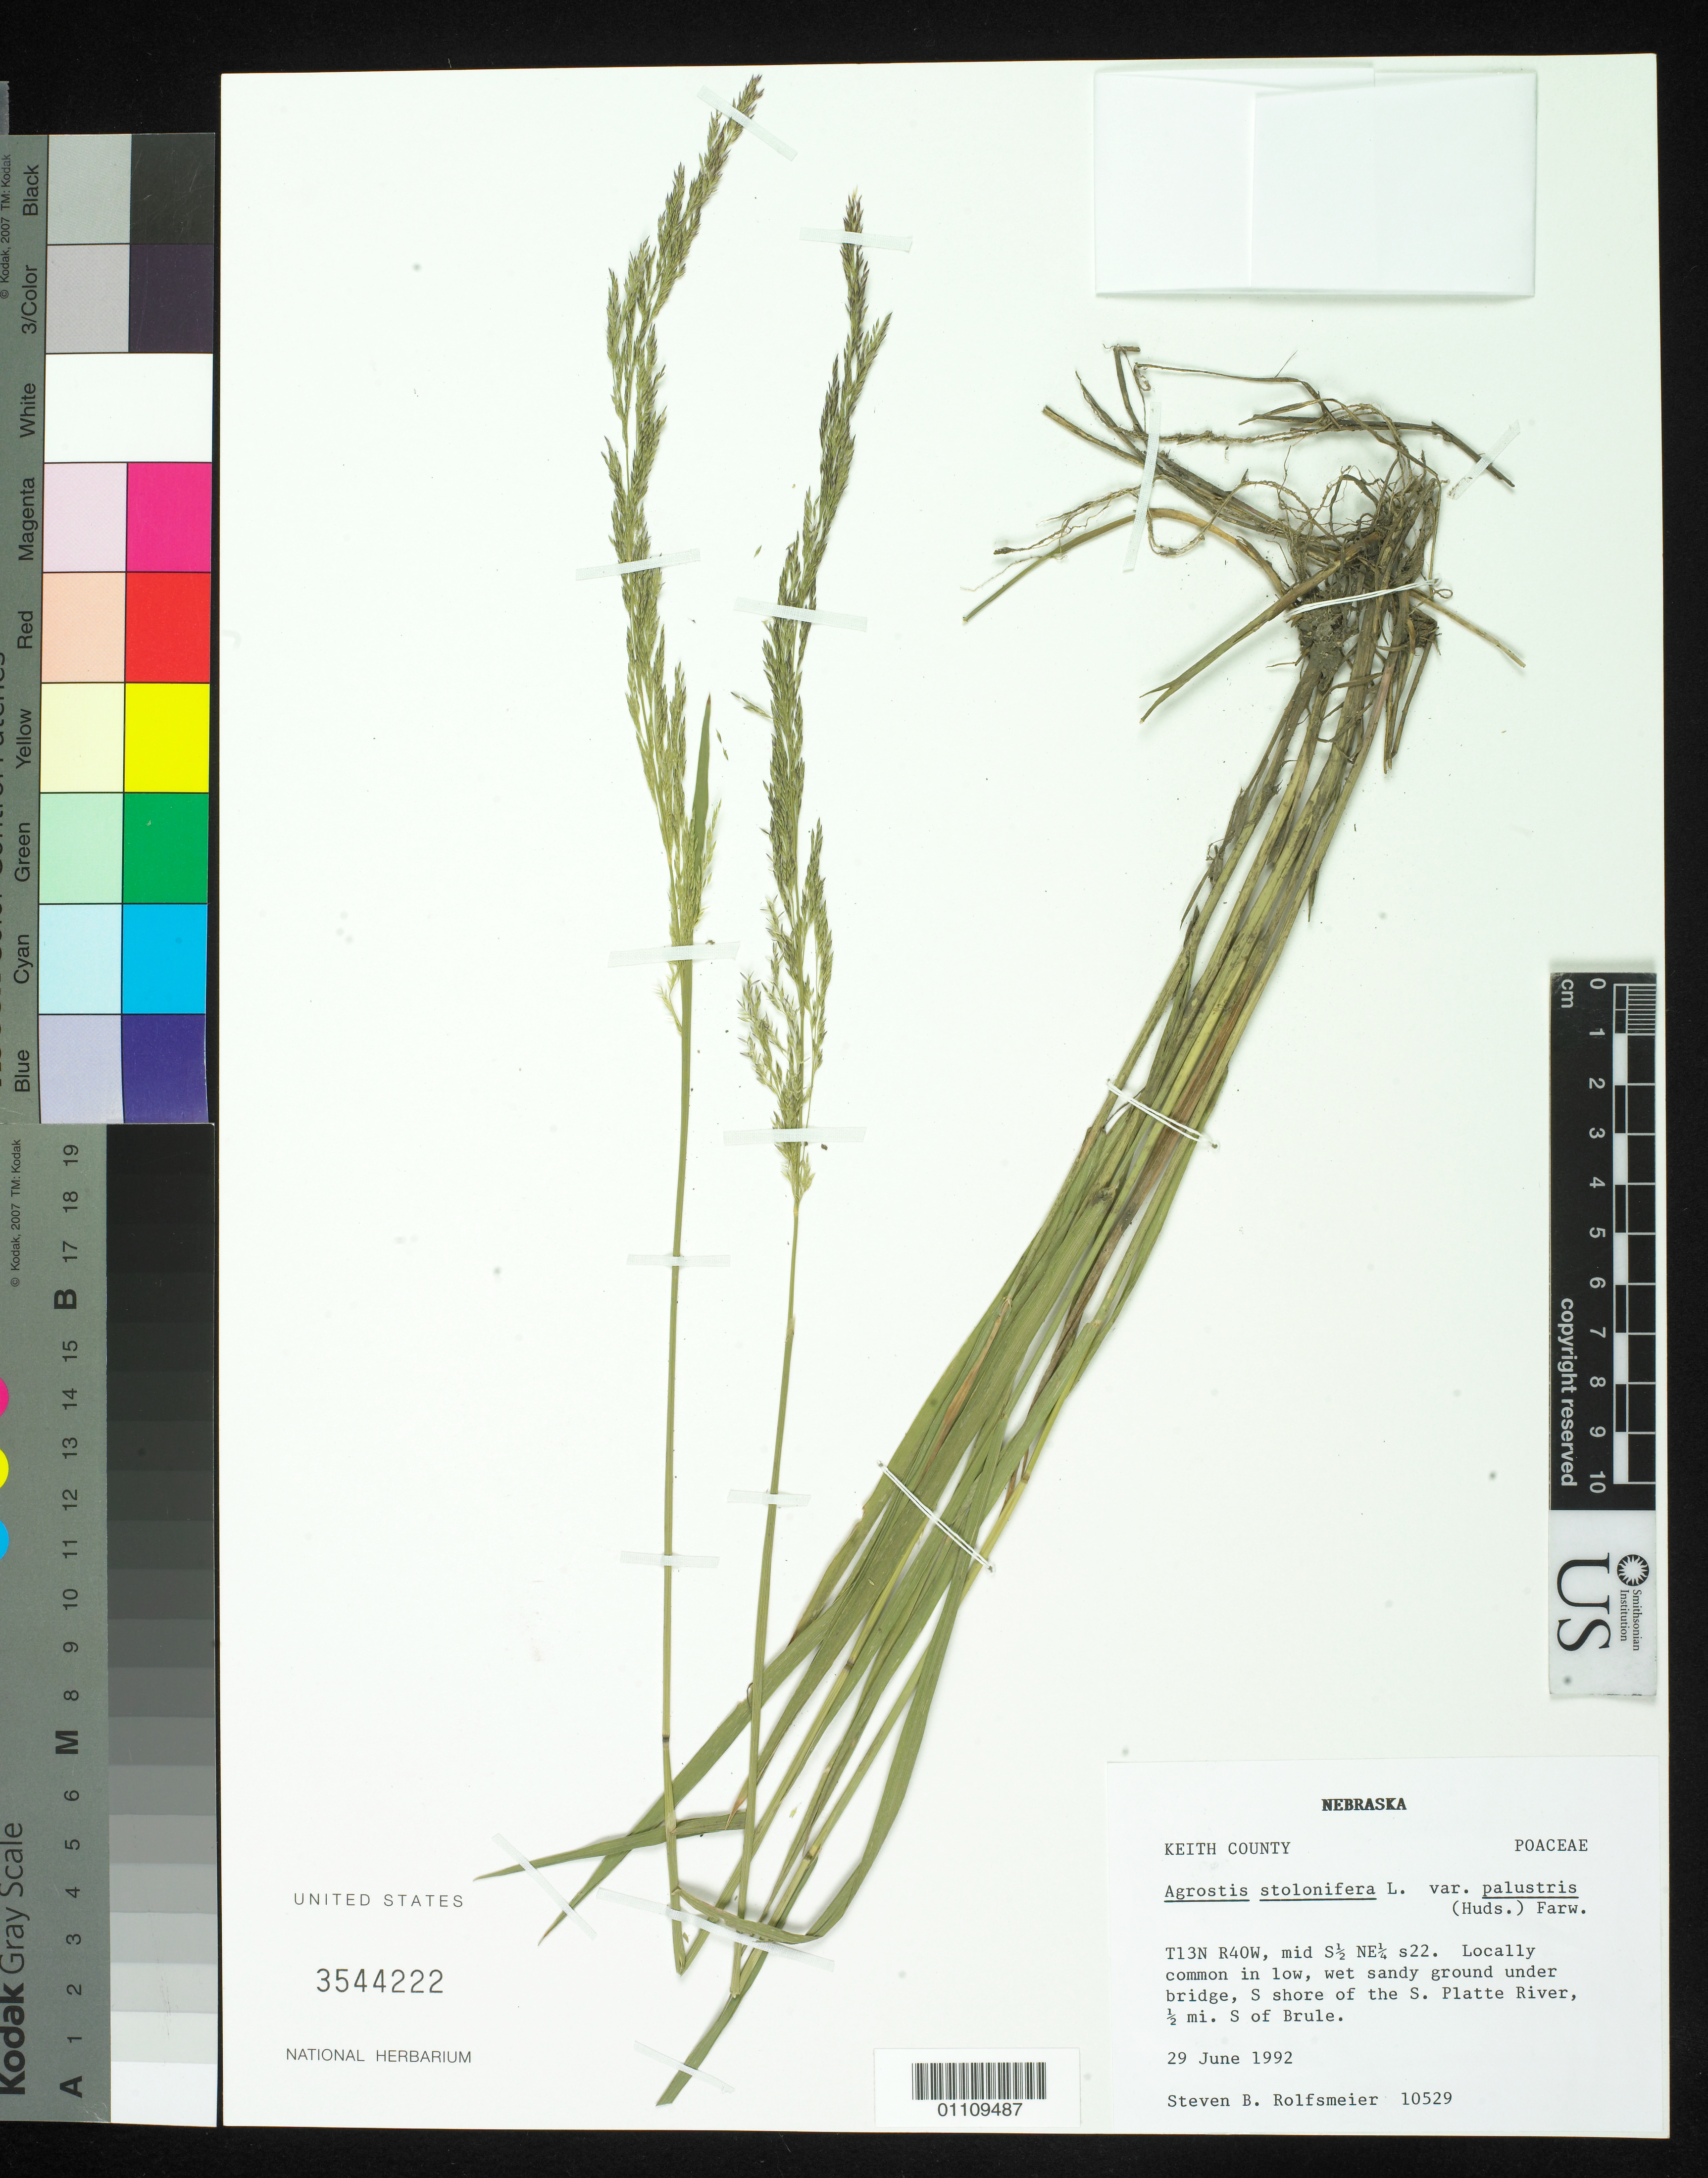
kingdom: Plantae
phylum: Tracheophyta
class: Liliopsida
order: Poales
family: Poaceae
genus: Agrostis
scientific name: Agrostis gigantea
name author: Roth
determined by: Soreng, Robert J., Research Associate (BOT), Smithsonian Institution - National Museum of Natural History (UNITED STATES)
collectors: S. Rolfsmeier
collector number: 10529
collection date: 1992-06-29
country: United States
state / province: Nebraska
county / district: Keith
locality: S shore of the S Platte River, 1/2 mi. S of Brule.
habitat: wet sandy ground.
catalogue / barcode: US 3544222